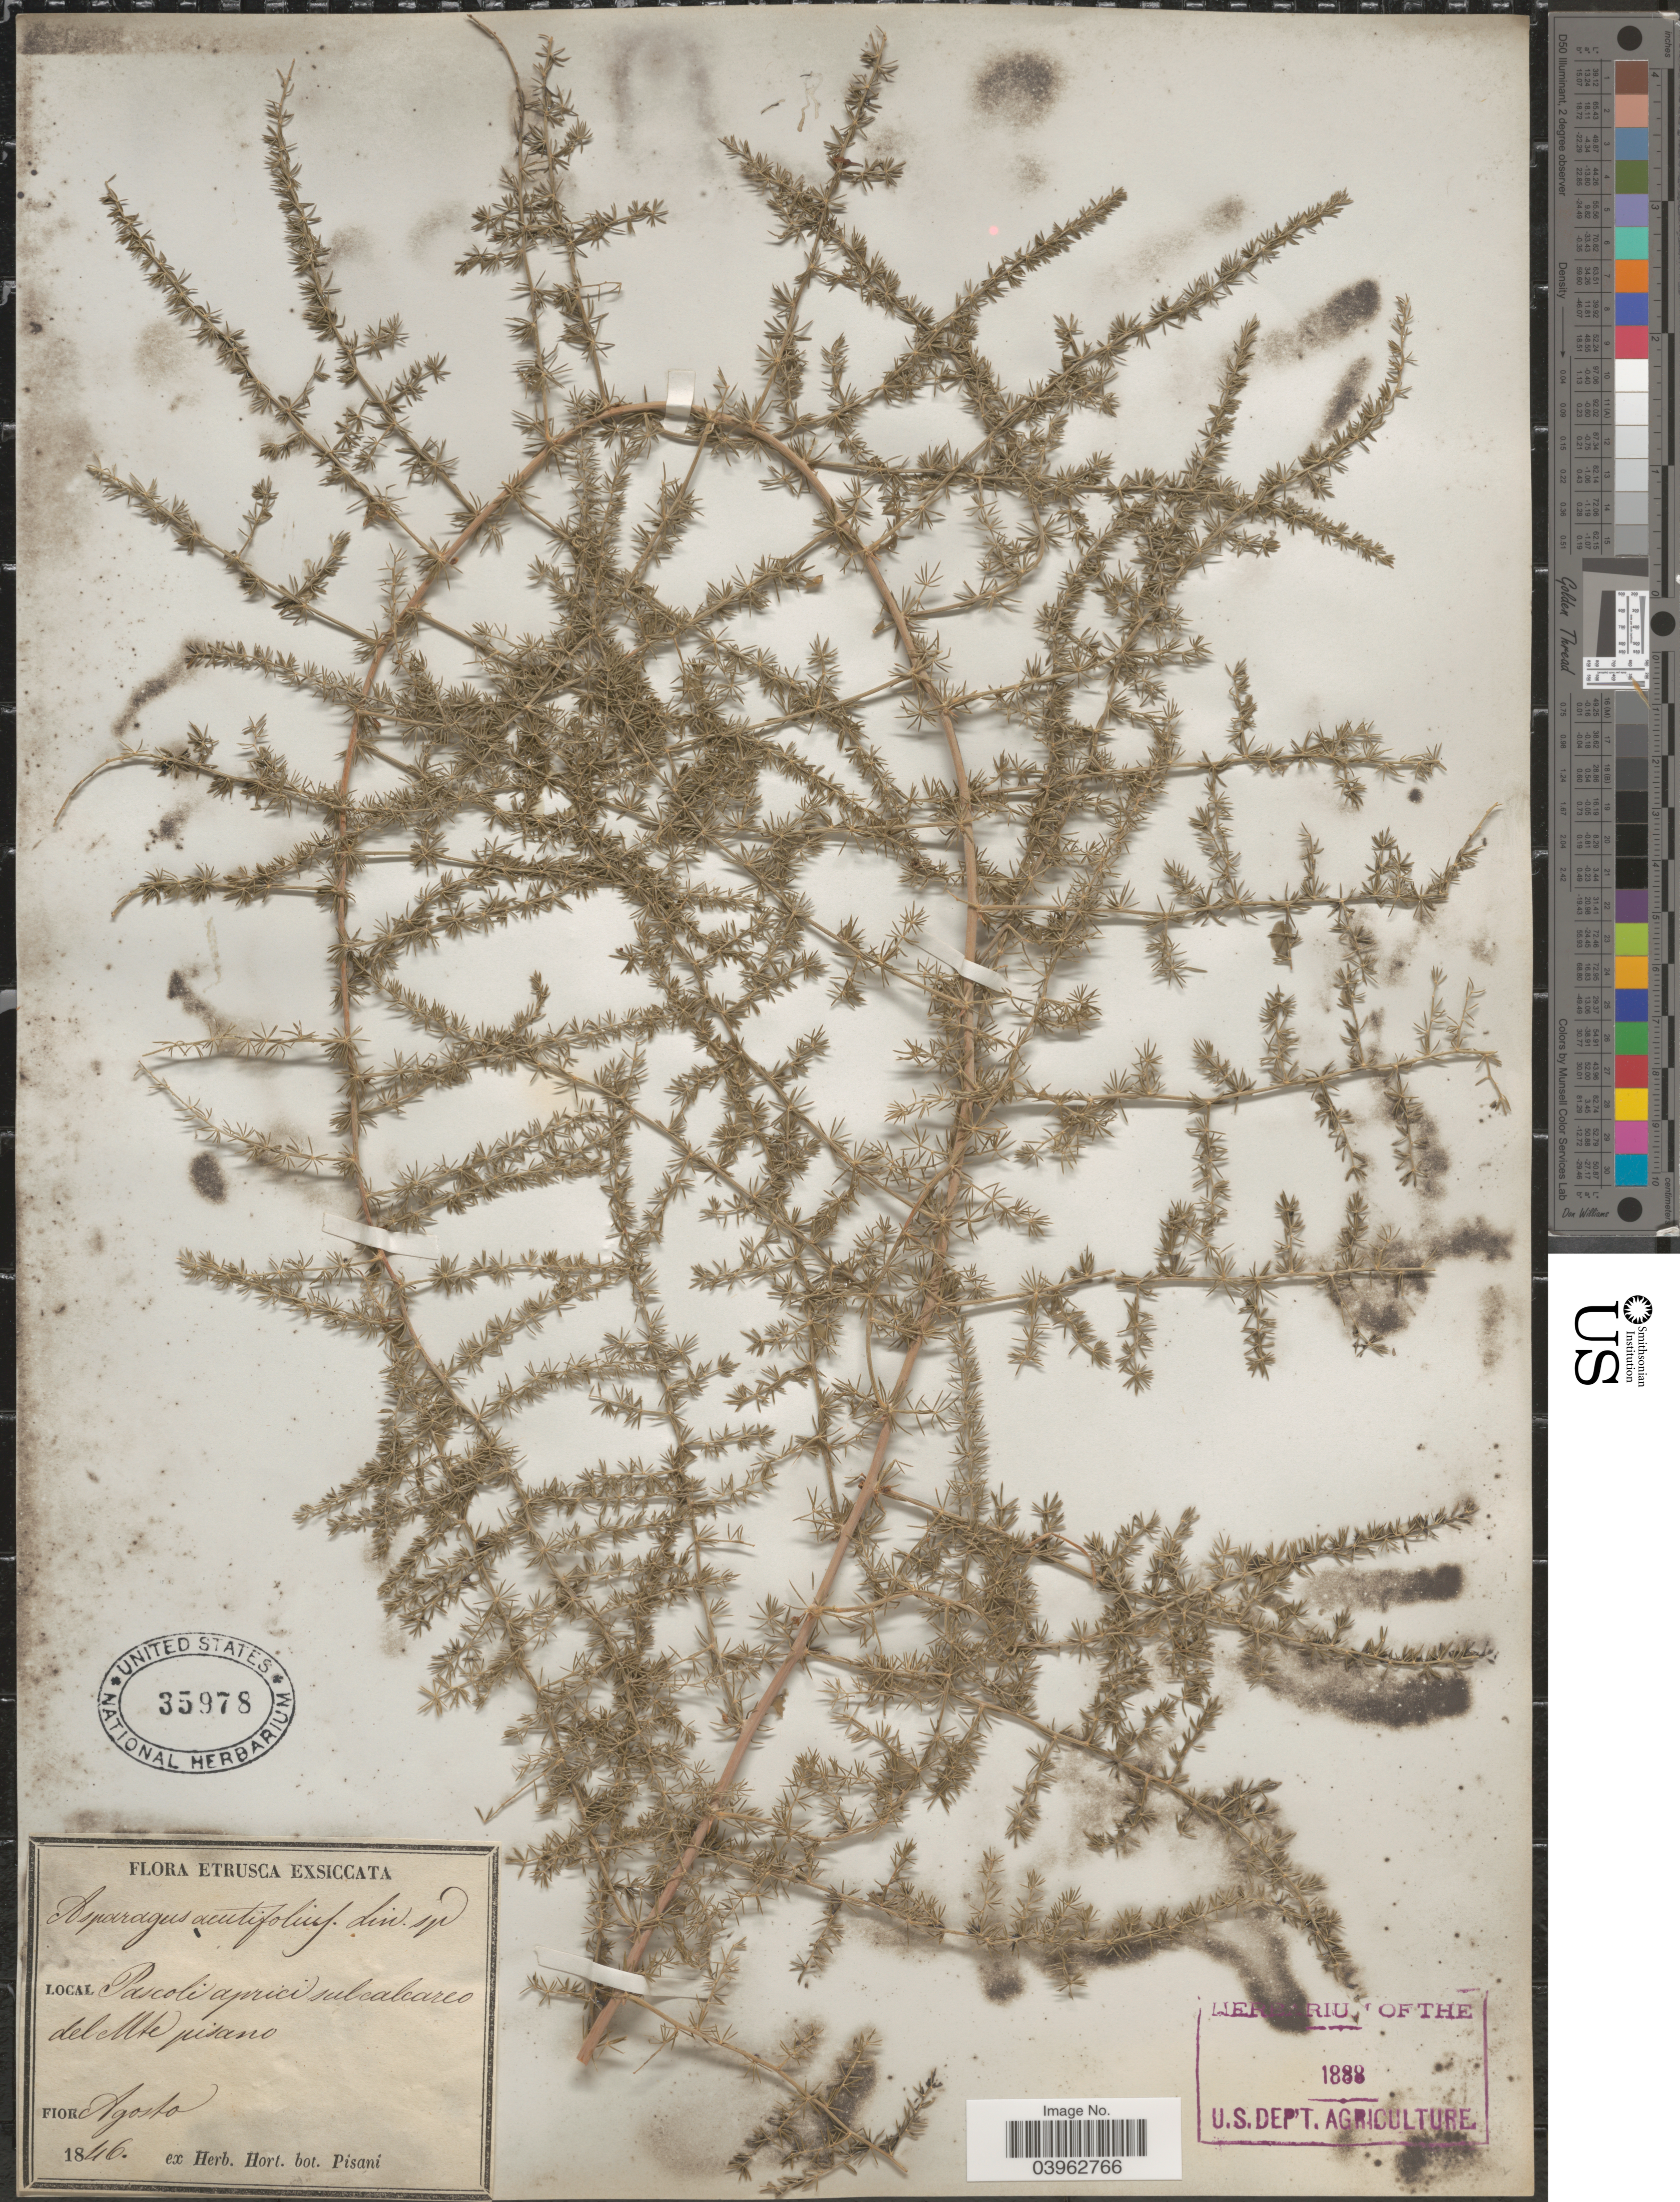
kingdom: Plantae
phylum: Tracheophyta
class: Liliopsida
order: Asparagales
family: Asparagaceae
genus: Asparagus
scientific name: Asparagus acutifolius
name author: L.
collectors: ex herb. Hort. Bot. Pisani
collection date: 1846-08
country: Italy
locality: Etrusca. Pascoli aprici sulcalcareo del Mte pisano.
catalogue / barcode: US 35978